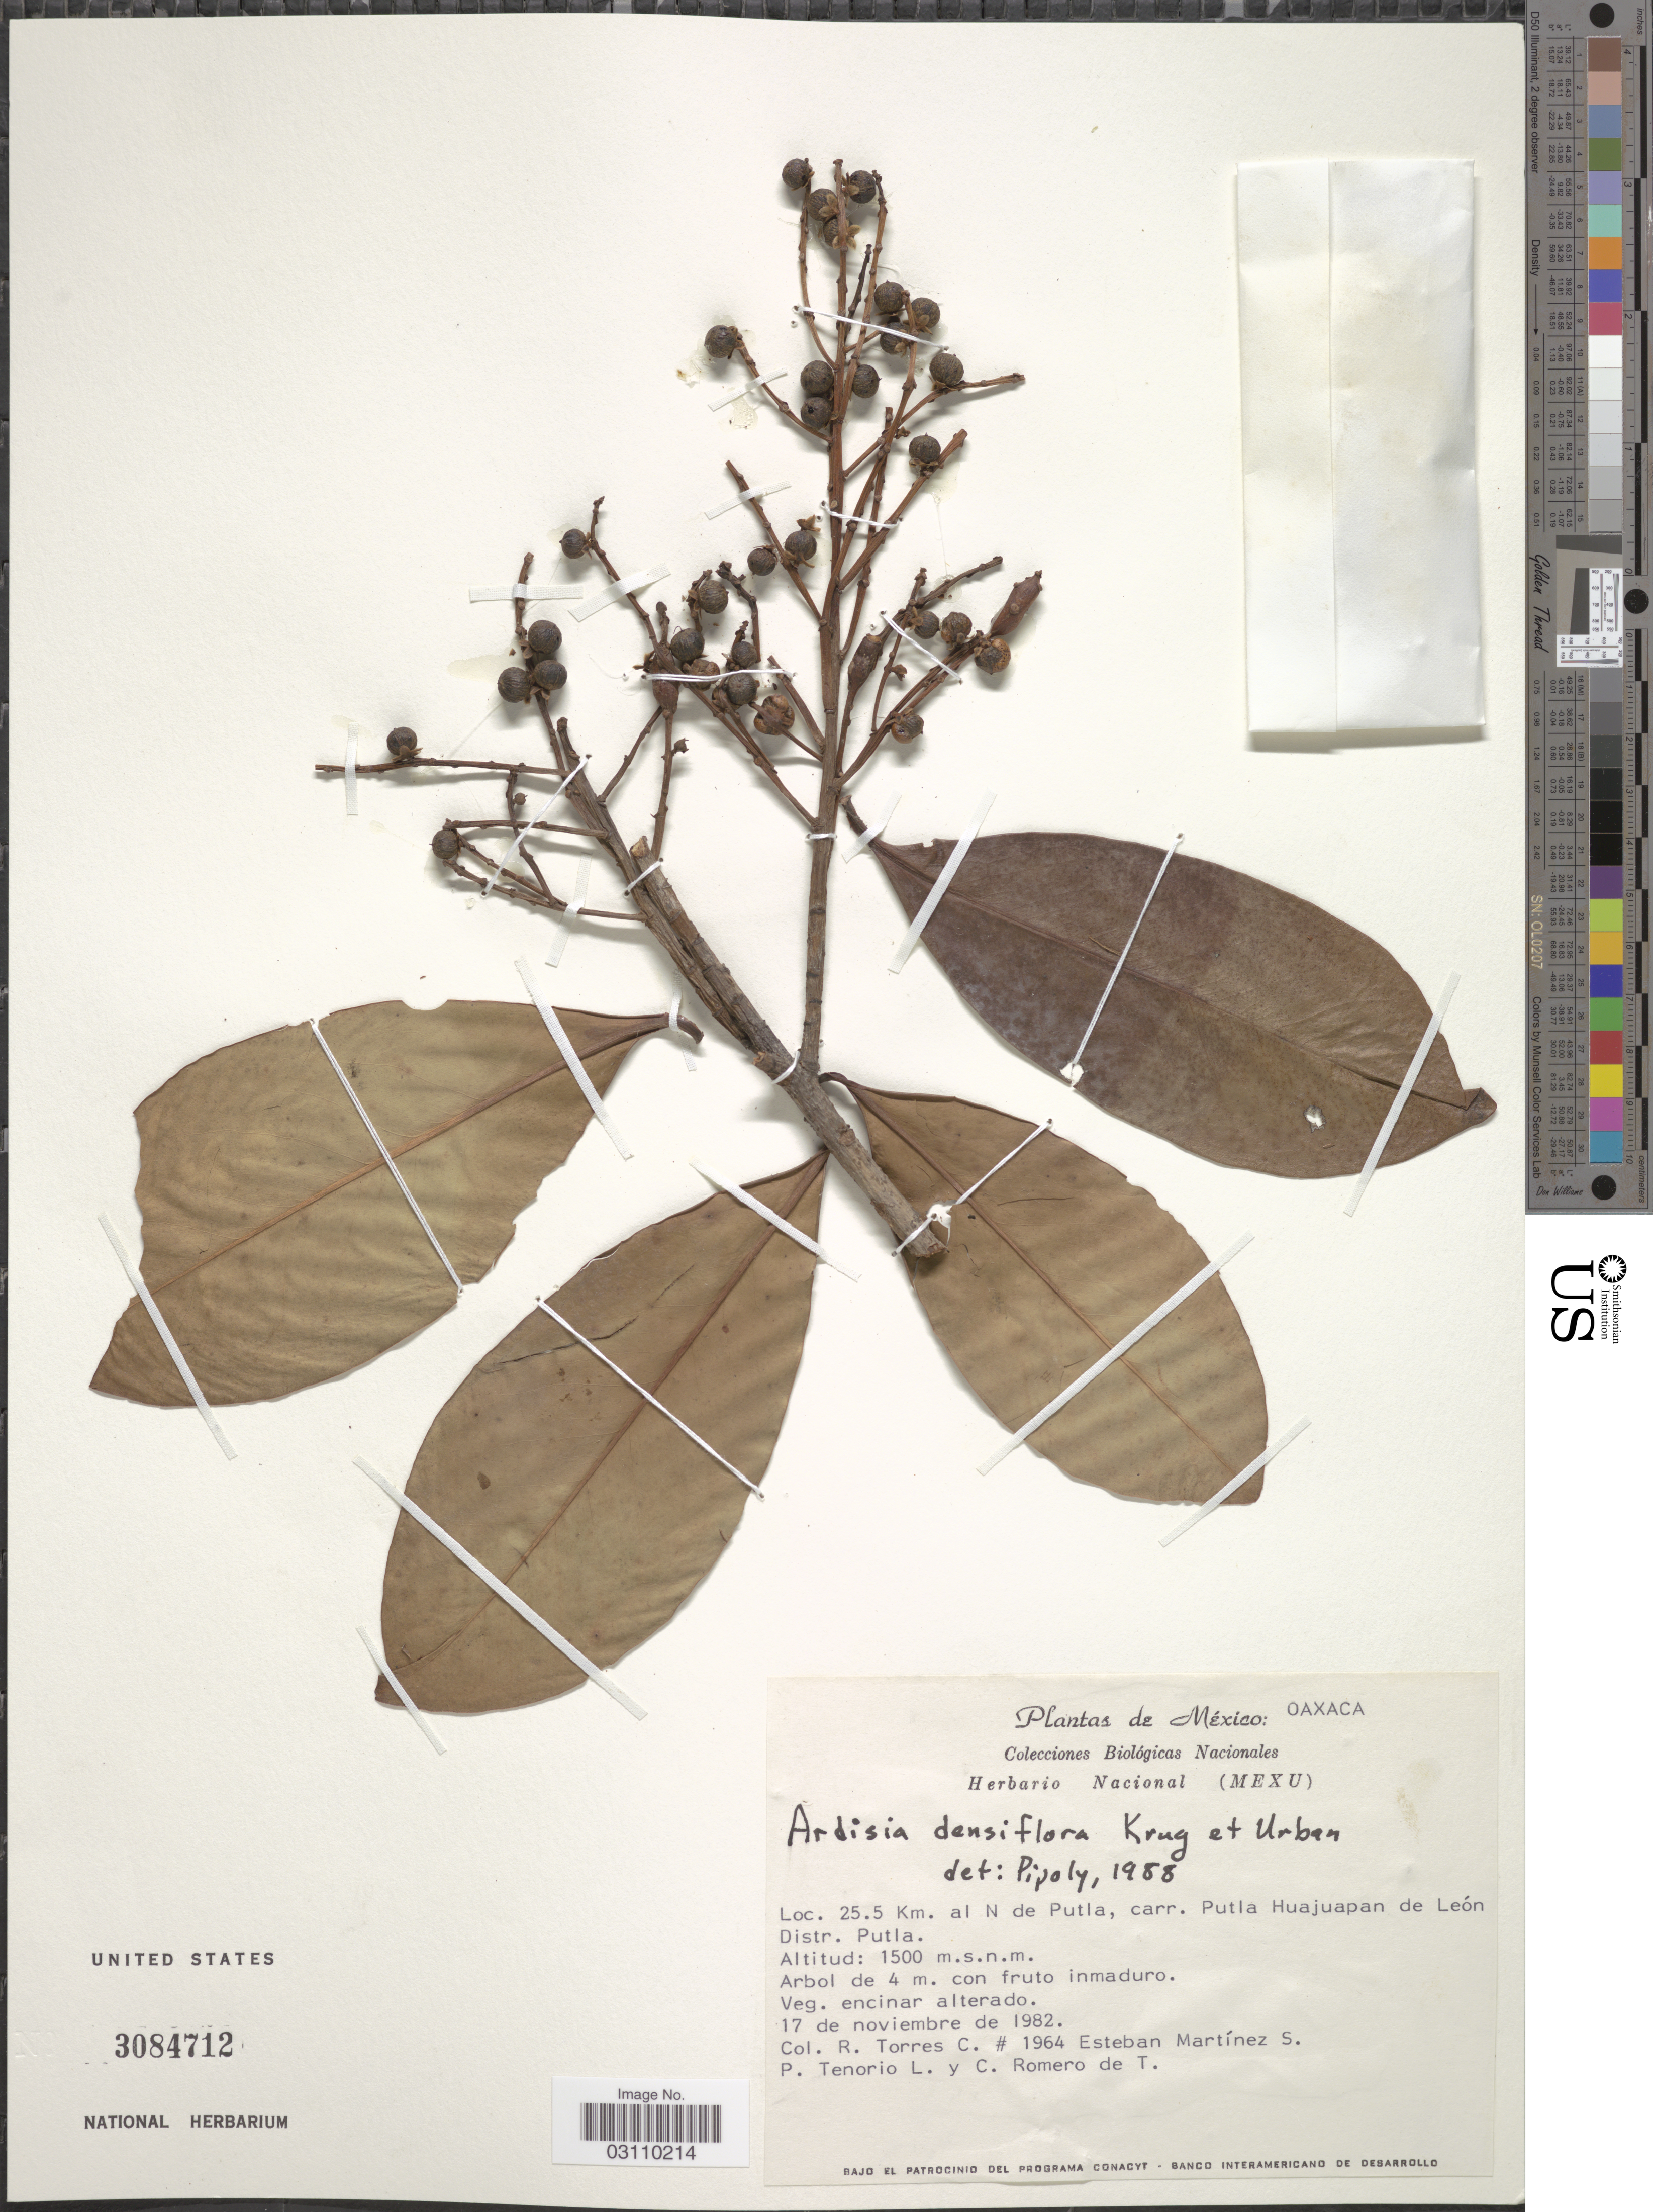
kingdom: Plantae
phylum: Tracheophyta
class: Magnoliopsida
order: Ericales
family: Primulaceae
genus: Ardisia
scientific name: Ardisia densiflora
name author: Krug & Urb.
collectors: R. Torres C., E. M. Martínez S., P. Tenorio L. & C. Romero de T.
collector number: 1964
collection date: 1982-11-17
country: Mexico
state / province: Oaxaca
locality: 25.5 Km. al N de Putla, carr. Putla Huajuapan de Léon, Distr. Putla.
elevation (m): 1500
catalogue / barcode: US 3084712